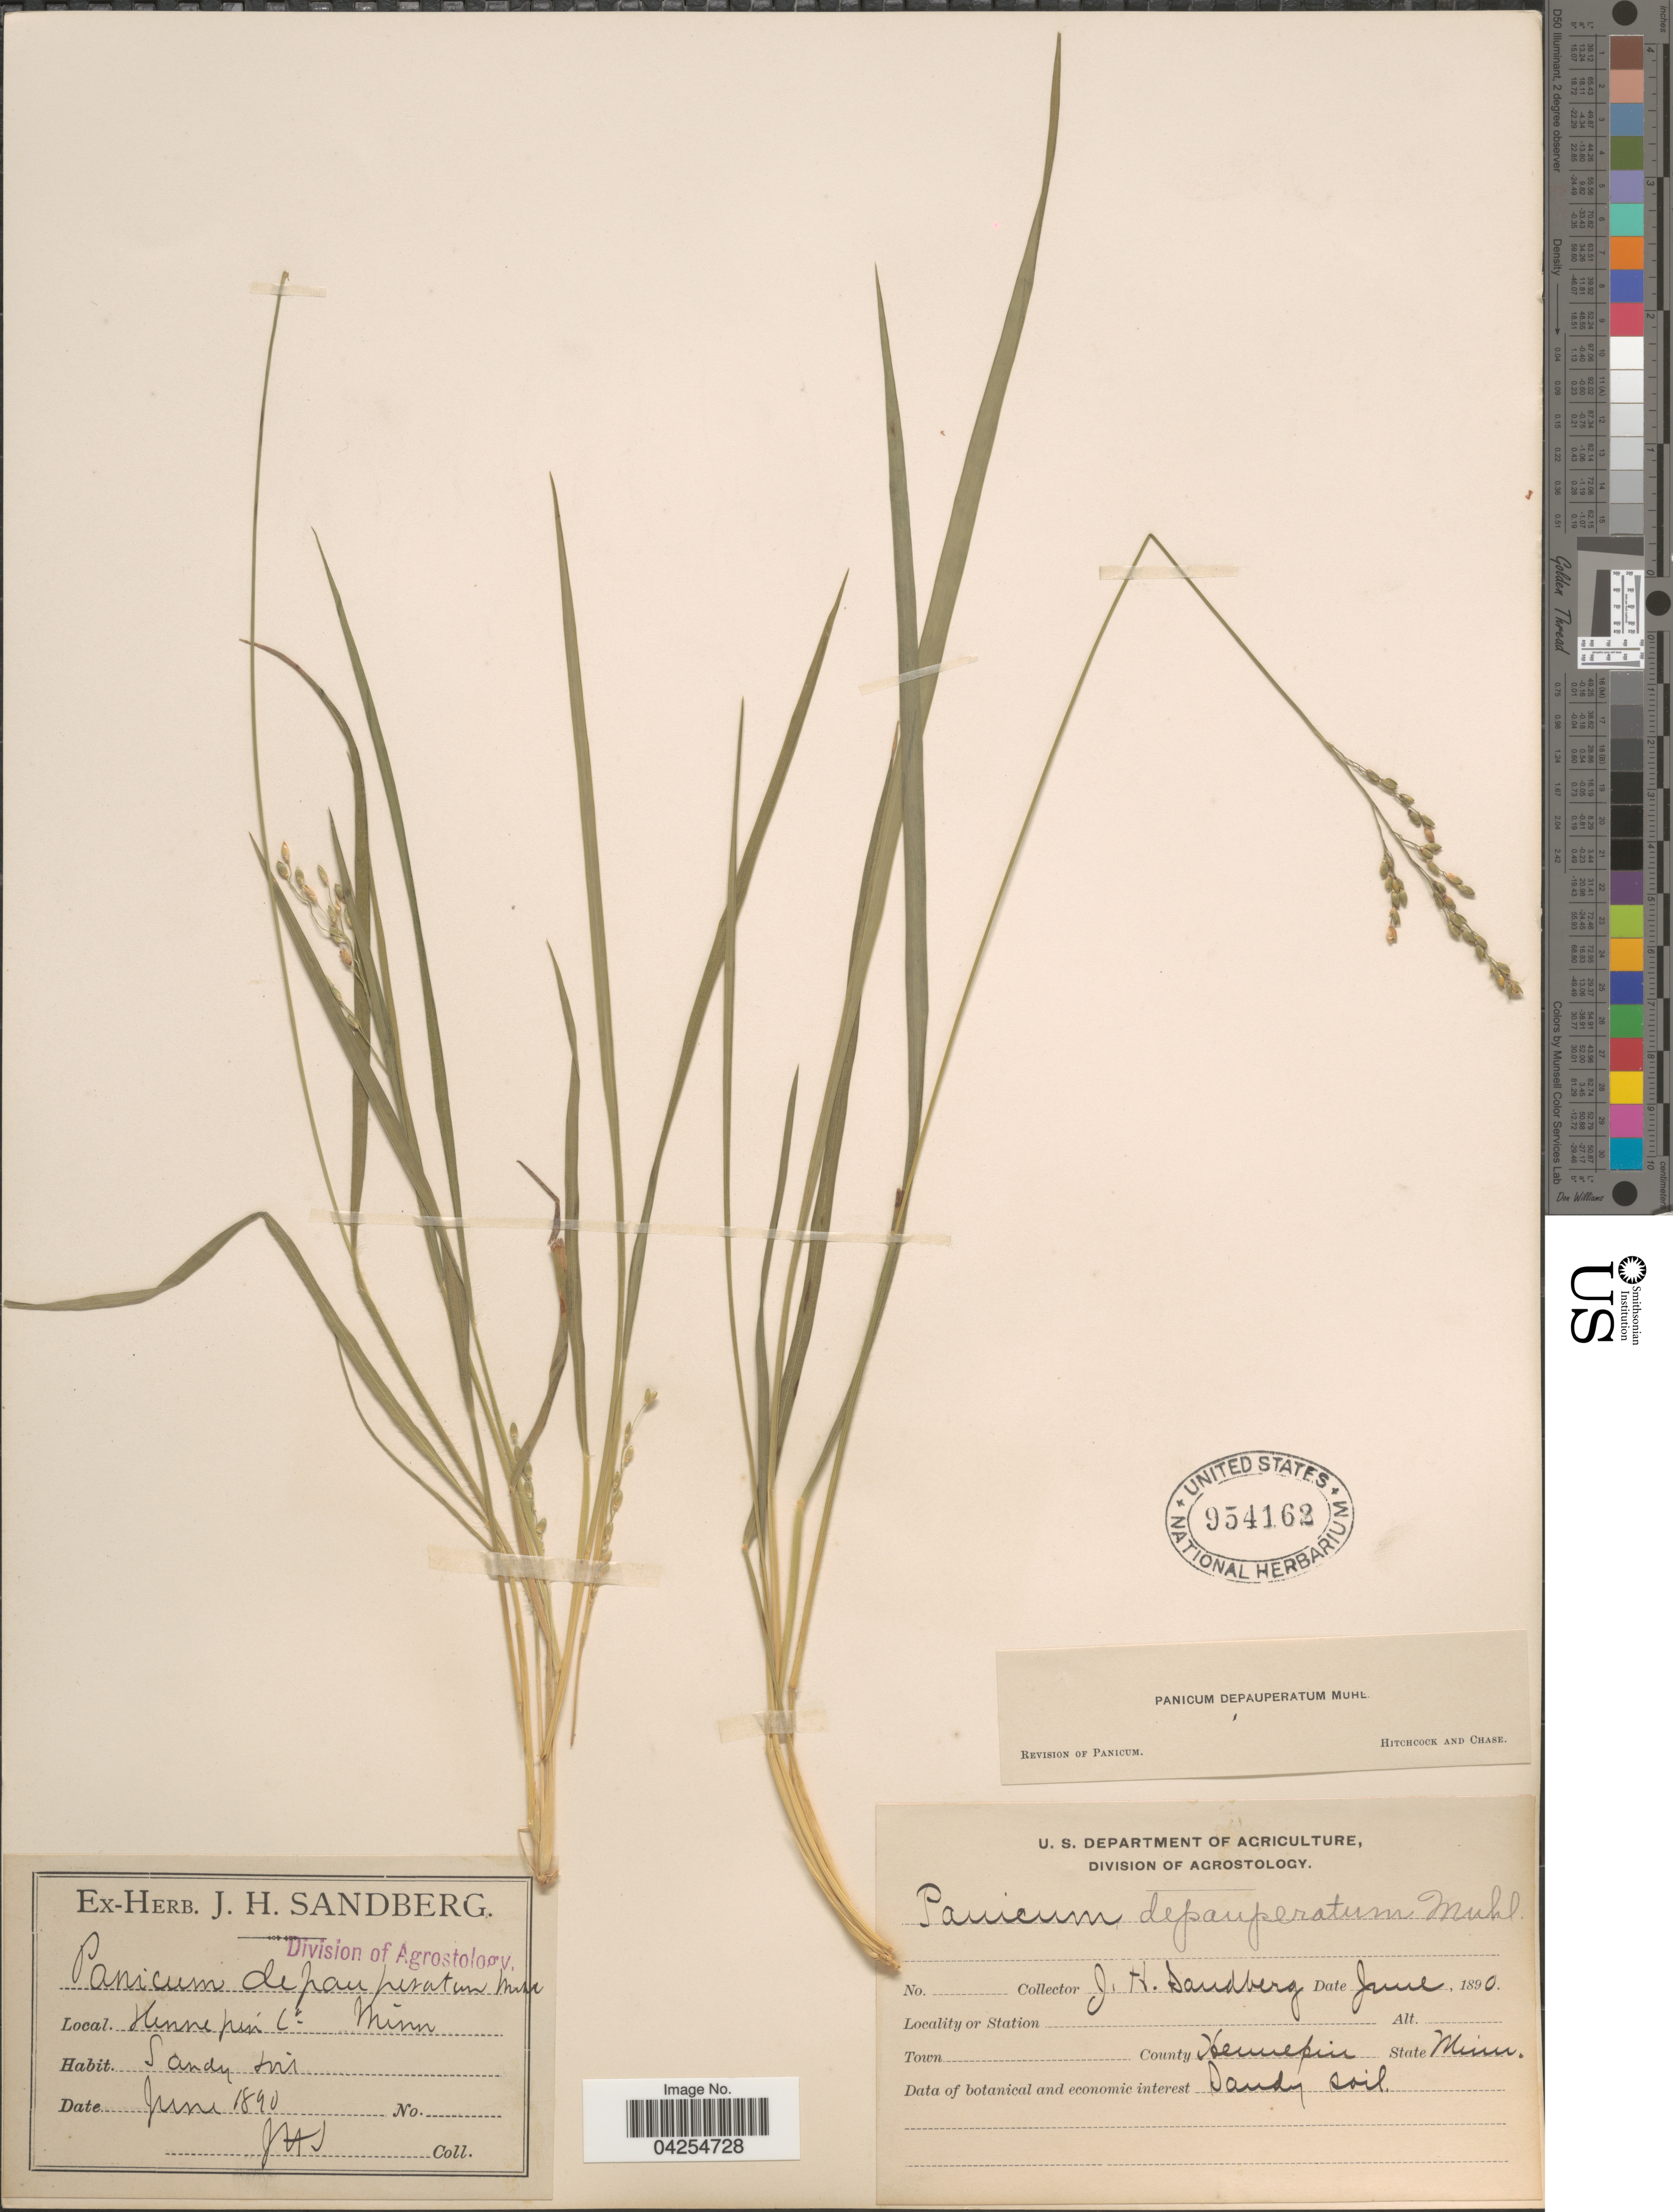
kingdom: Plantae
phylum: Tracheophyta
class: Liliopsida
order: Poales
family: Poaceae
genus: Dichanthelium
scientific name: Dichanthelium depauperatum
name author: (Muhl.) Gould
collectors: J. H. Sandberg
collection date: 1890-06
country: United States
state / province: Minnesota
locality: County Hennepin.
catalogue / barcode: US 954162